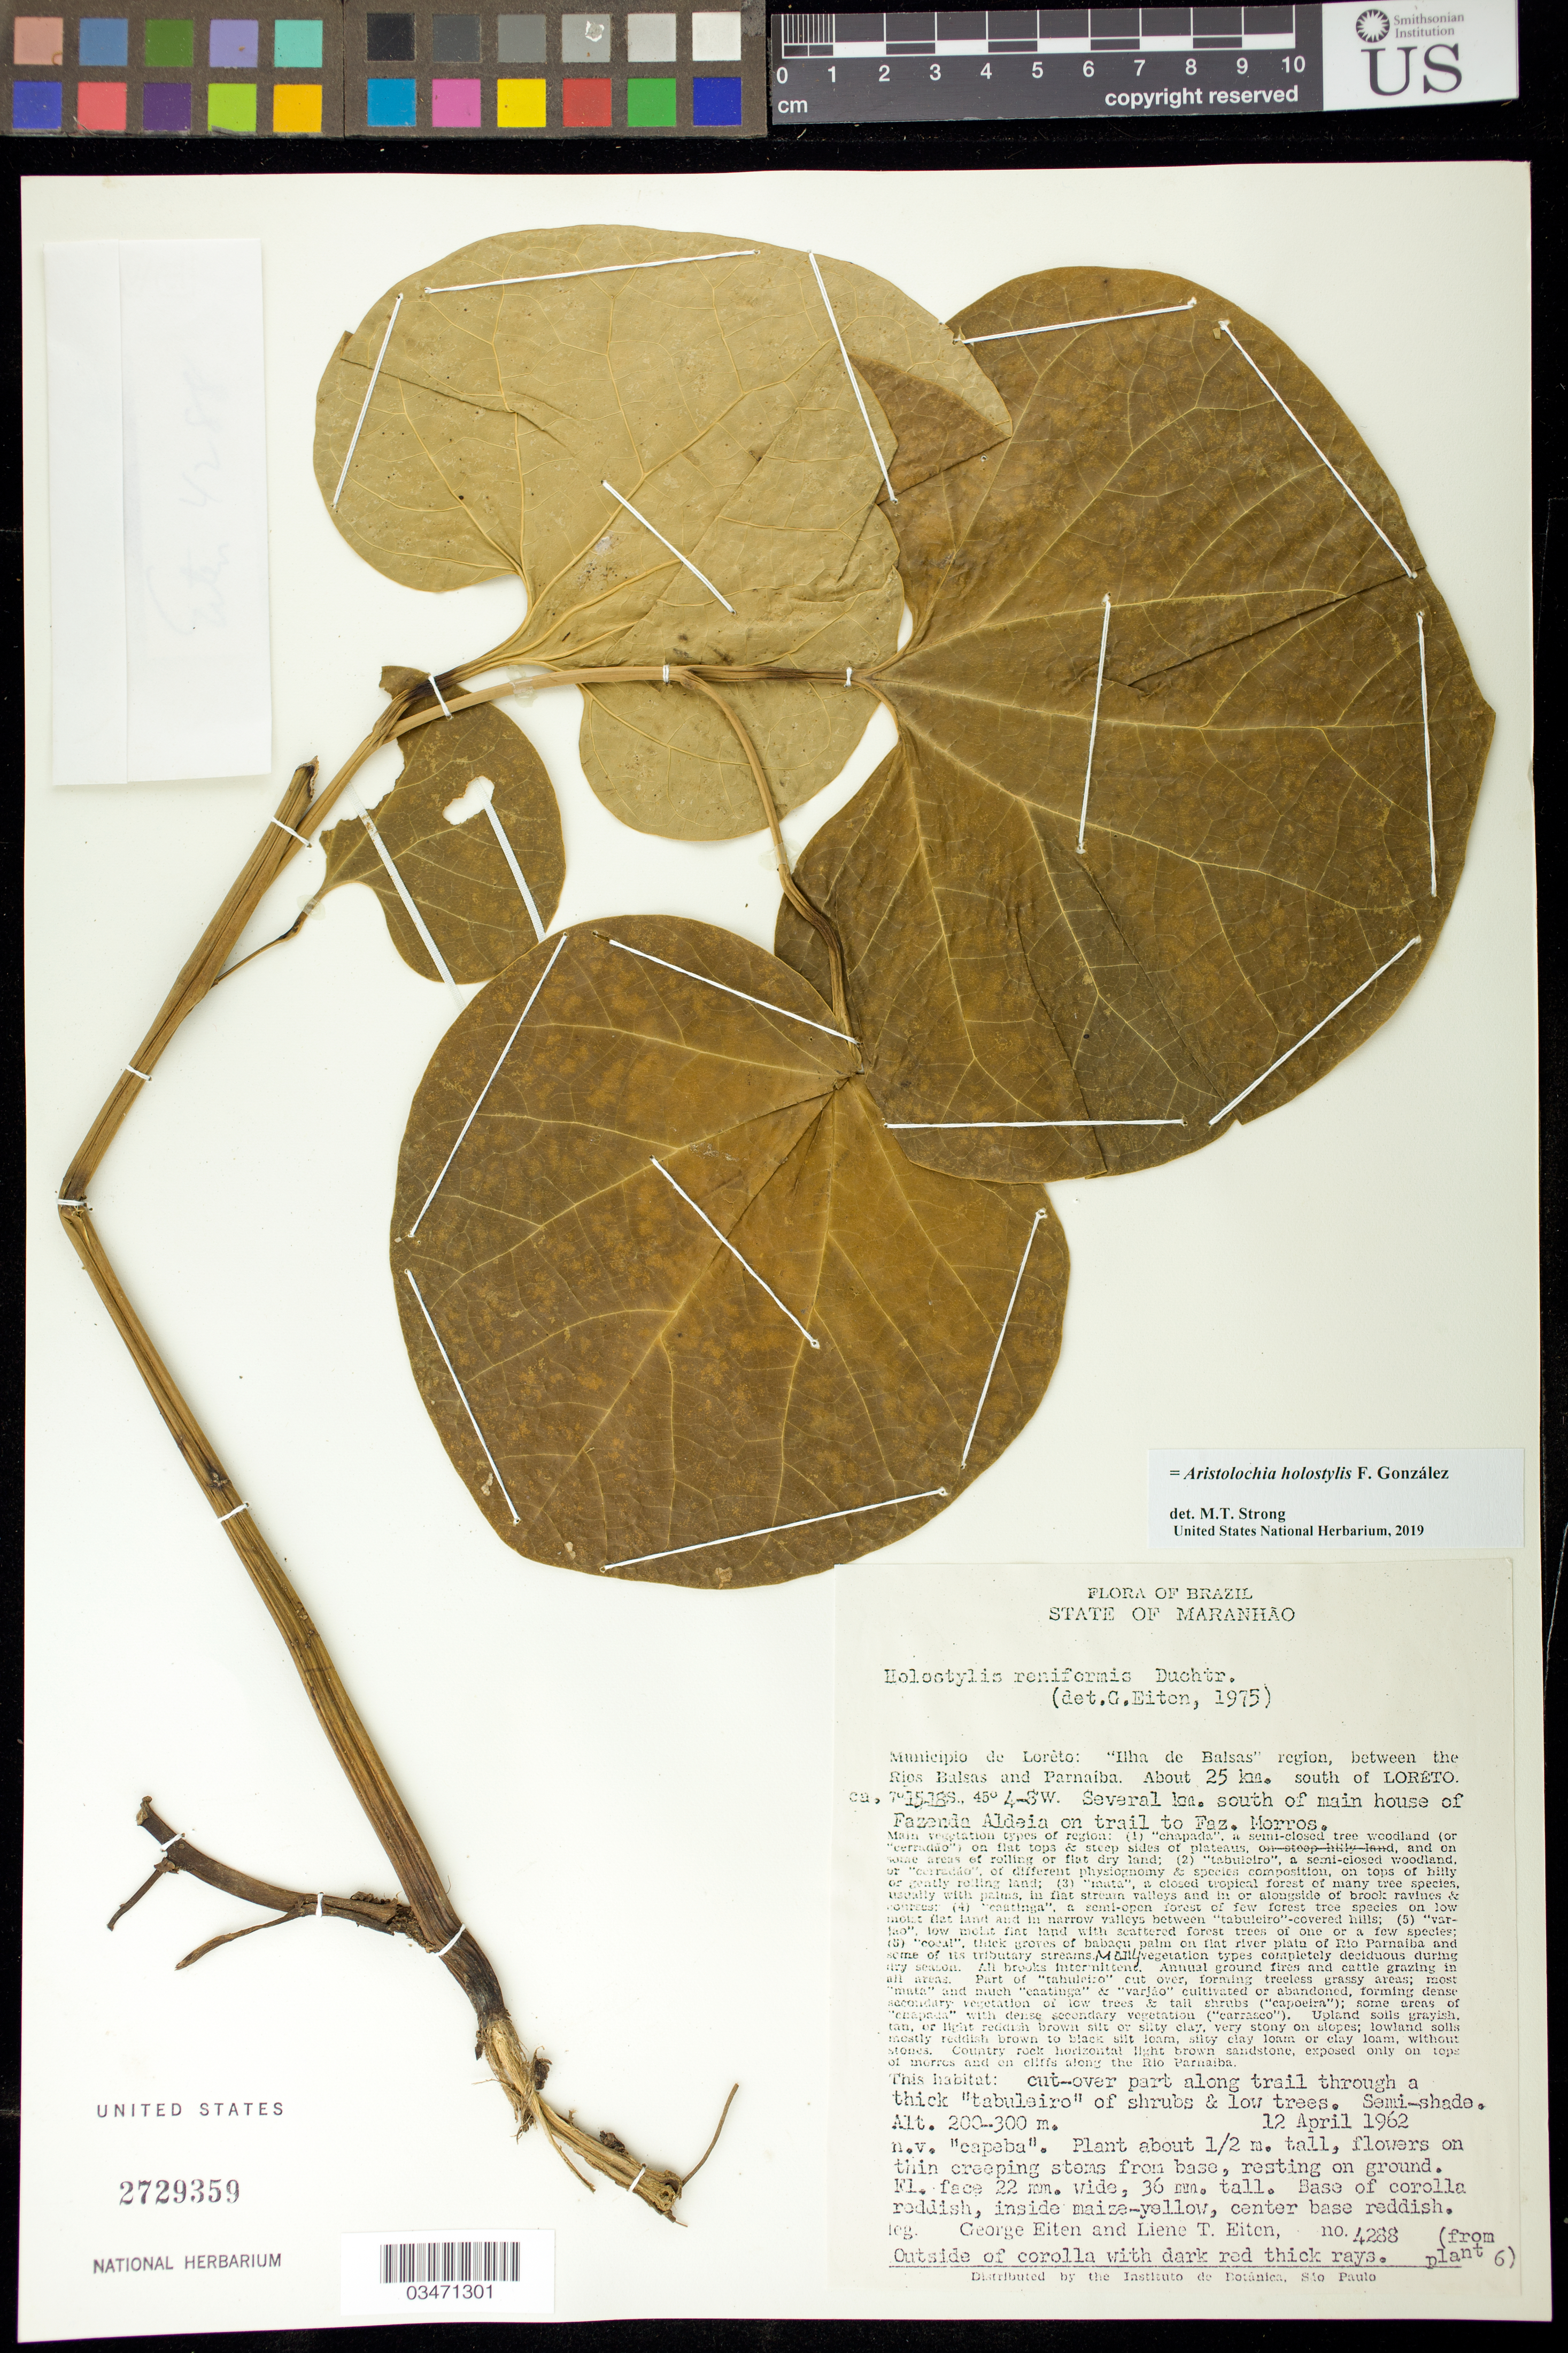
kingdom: Plantae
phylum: Tracheophyta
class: Magnoliopsida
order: Piperales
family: Aristolochiaceae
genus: Aristolochia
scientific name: Aristolochia holostylis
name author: F. González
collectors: G. Eiten & L. T. Eiten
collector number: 4288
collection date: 1962-04-12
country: Brazil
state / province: Maranhão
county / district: Lorêto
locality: "Ilhas de Balsas" region, between the Rios Balsas and Parnaiba. About 25 Km south of Loreto. Several km S of main house of Fazenda Aldeia on trail to Faz. Morros.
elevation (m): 200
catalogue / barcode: US 2729359